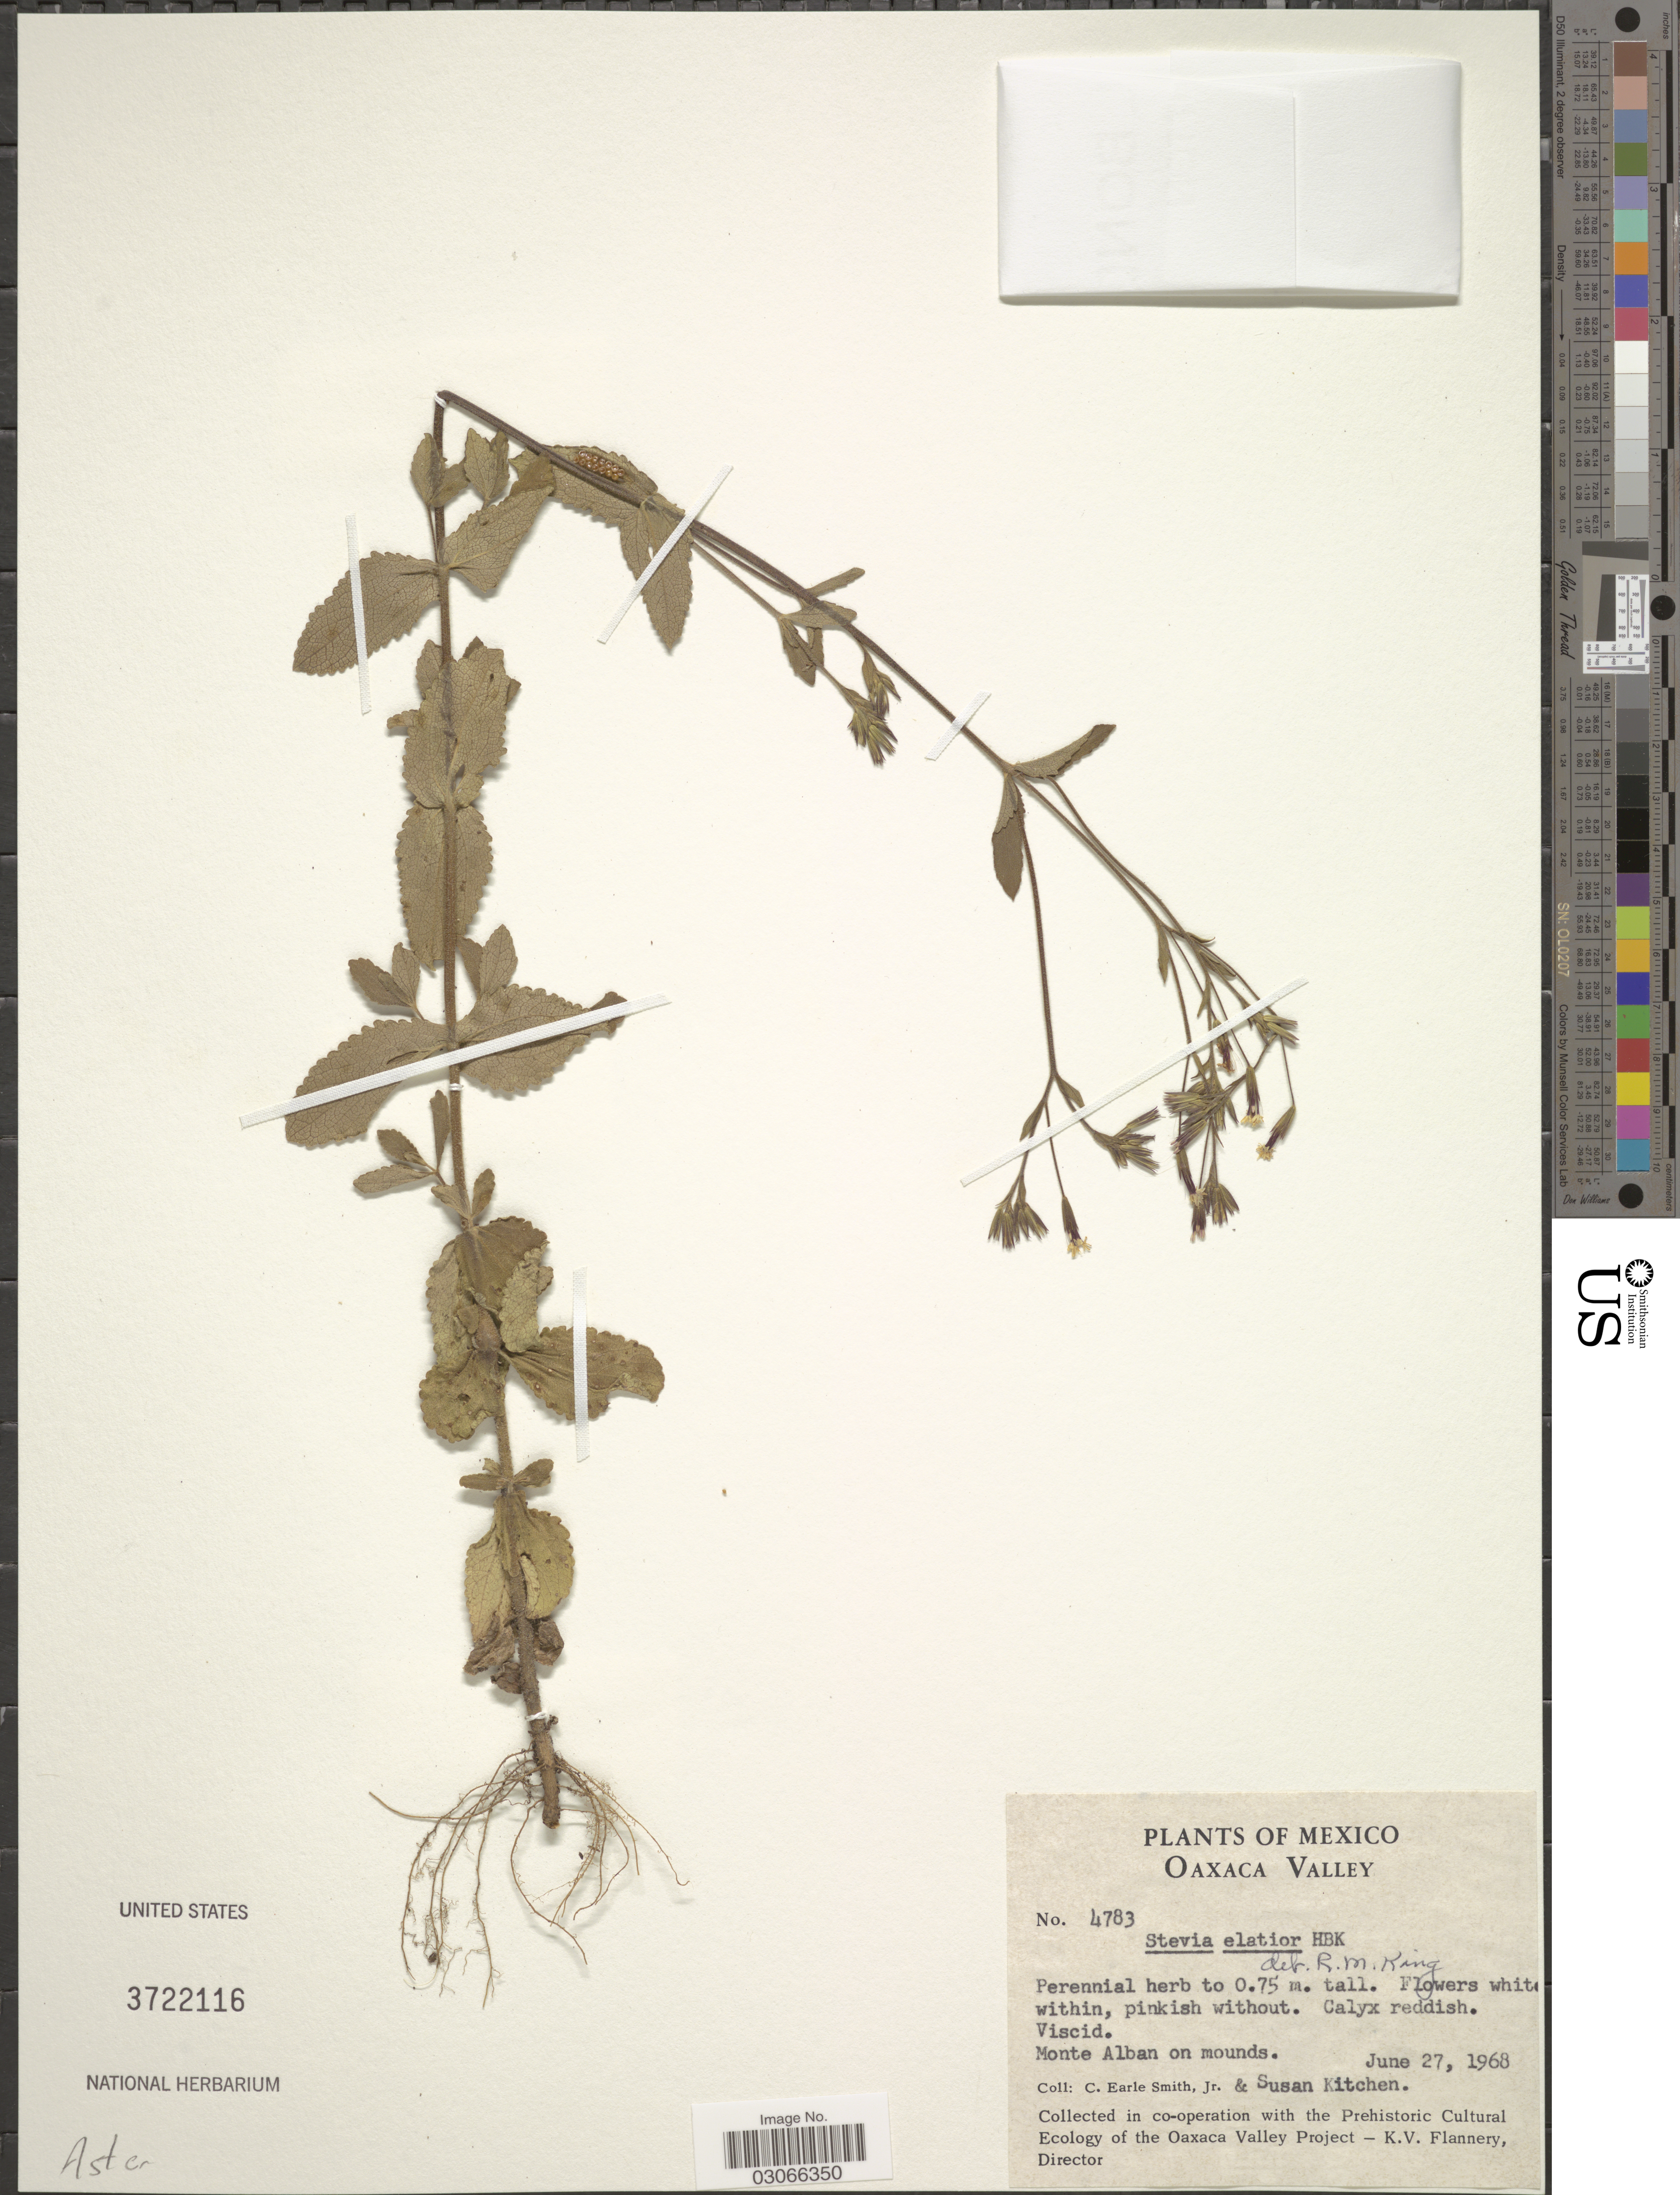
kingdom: Plantae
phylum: Tracheophyta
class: Magnoliopsida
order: Asterales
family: Asteraceae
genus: Stevia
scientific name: Stevia elatior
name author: Kunth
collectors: C. E. Smith Jr. & S. Kitchen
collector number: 4783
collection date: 1968-06-27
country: Mexico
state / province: Oaxaca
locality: Oaxaca Valley. Monte Alban on mounds.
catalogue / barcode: US 3722116